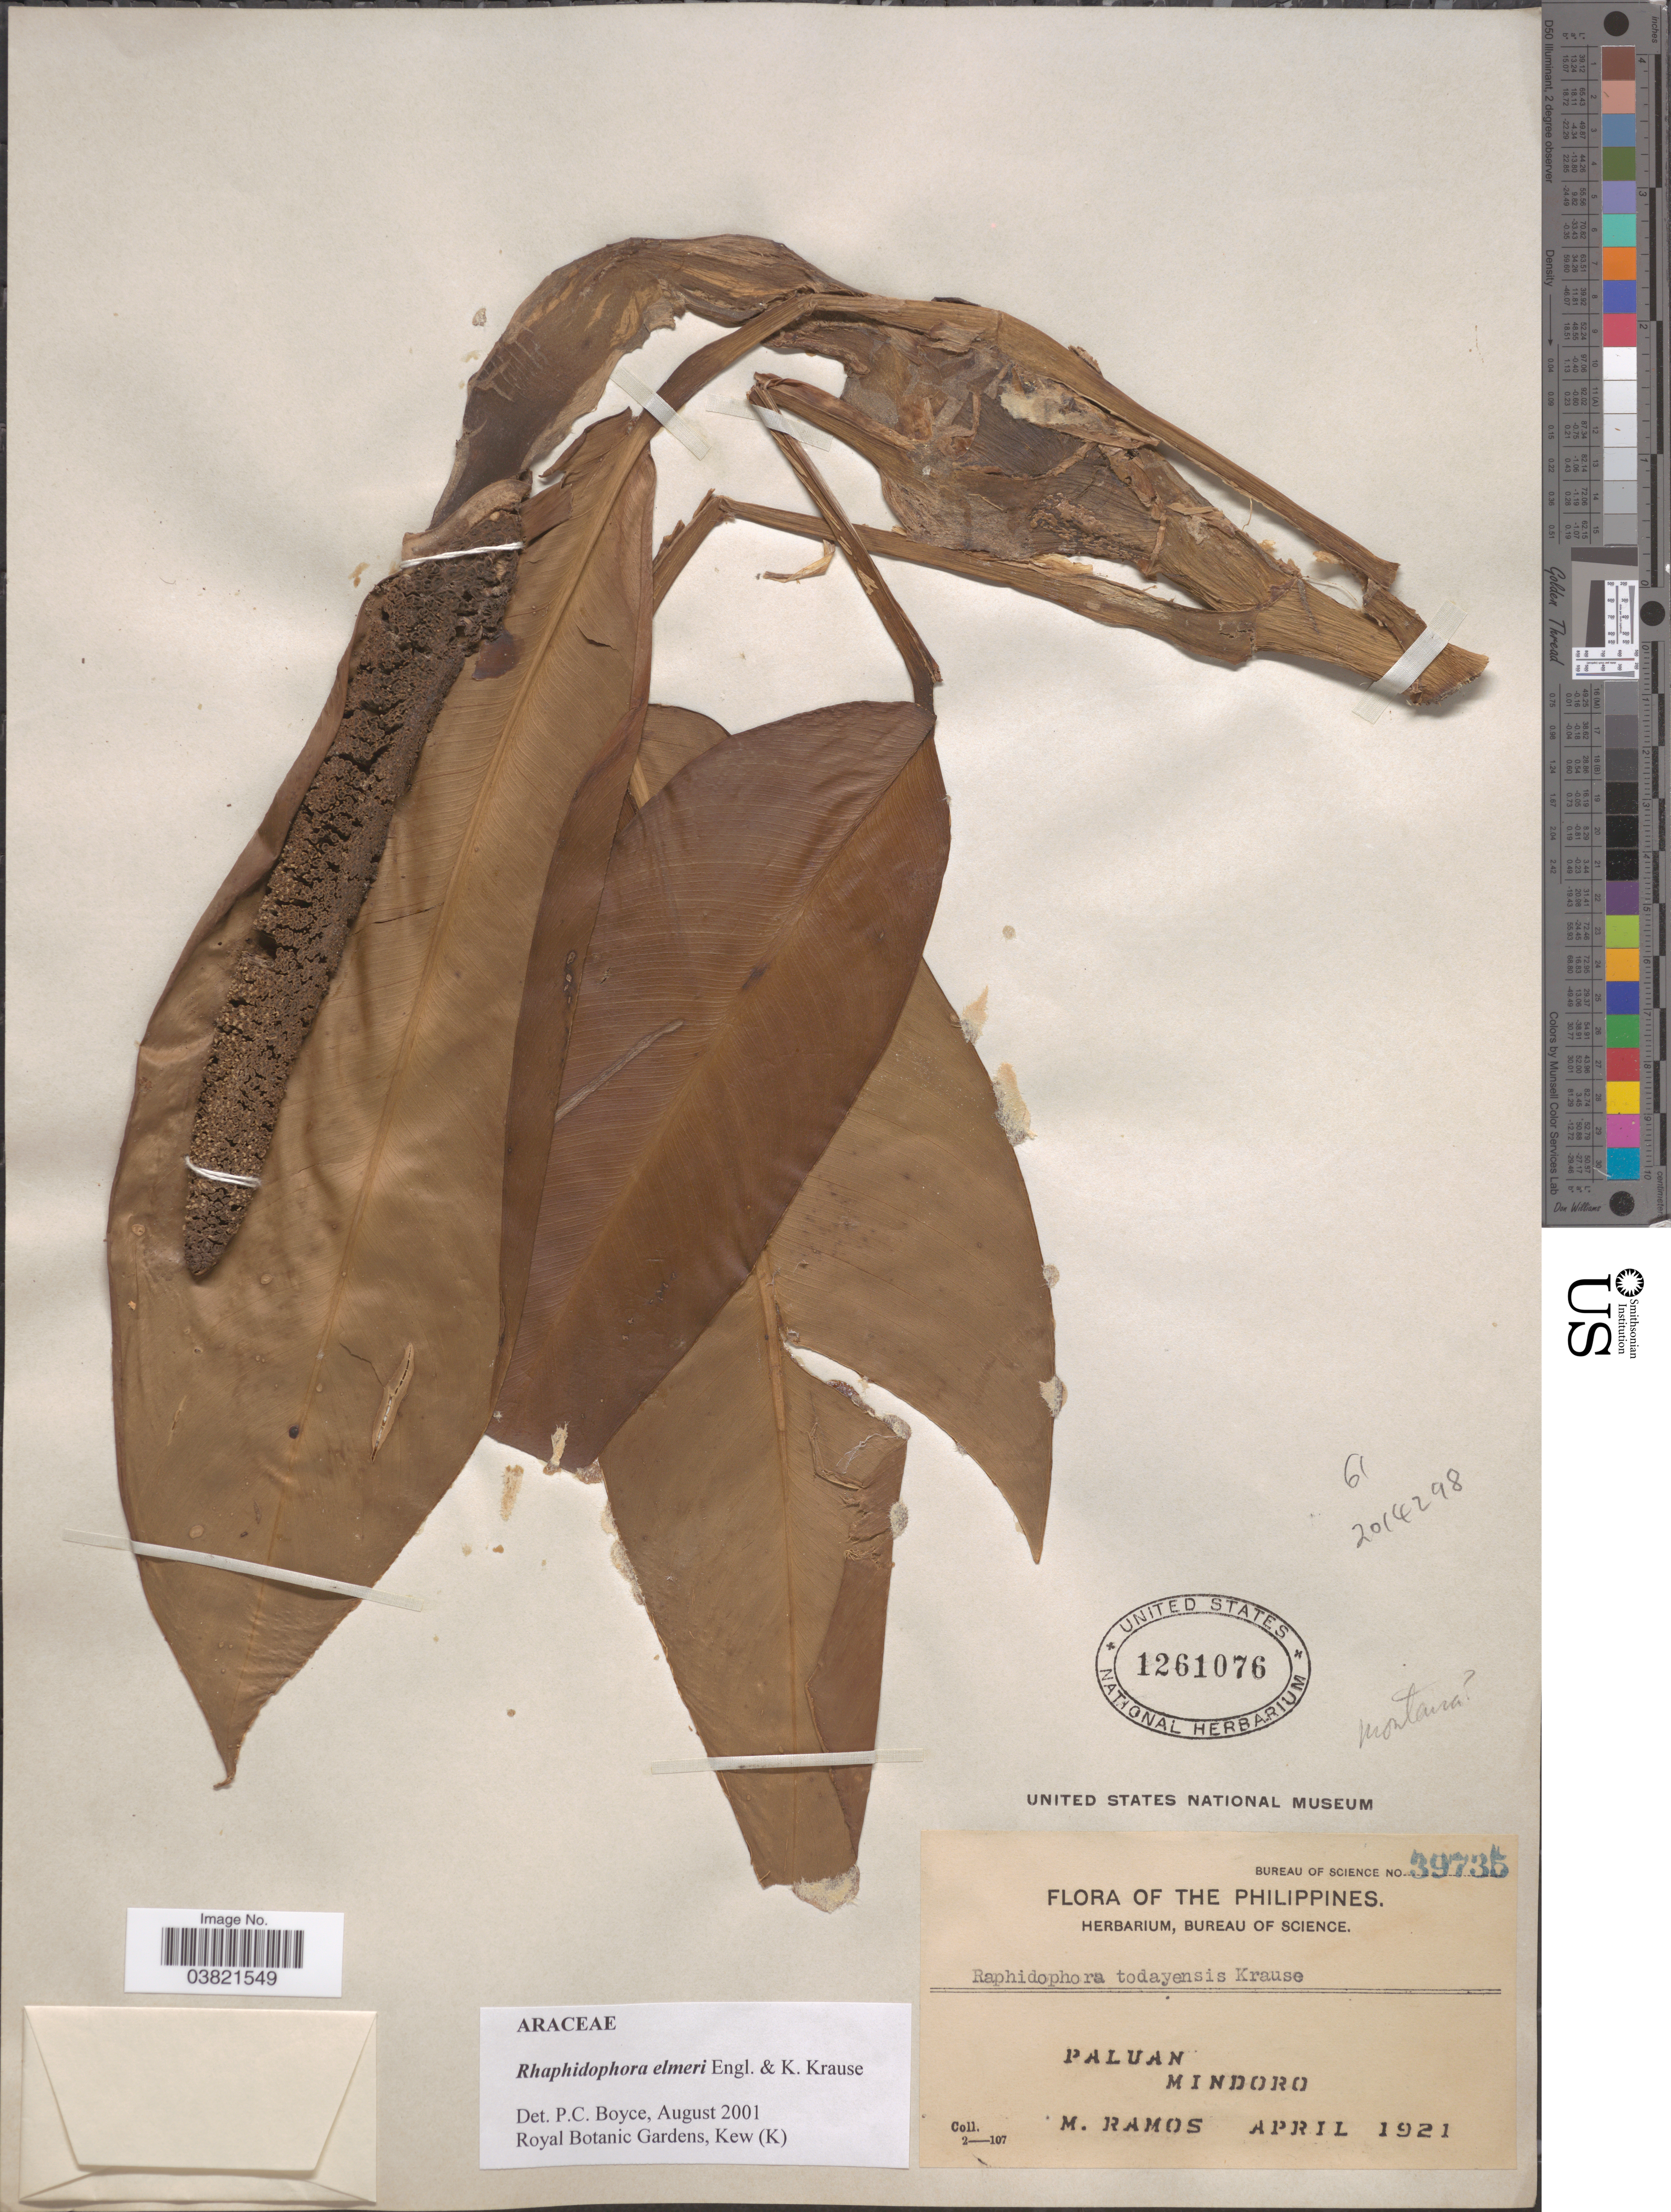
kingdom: Plantae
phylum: Tracheophyta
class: Liliopsida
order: Alismatales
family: Araceae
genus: Rhaphidophora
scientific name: Rhaphidophora elmeri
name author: Engl. & K. Krause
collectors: M. Ramos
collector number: Bureau of Science 39735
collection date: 1921-04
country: Philippines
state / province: Mimaropa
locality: Paluan. Mindoro.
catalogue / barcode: US 1261076